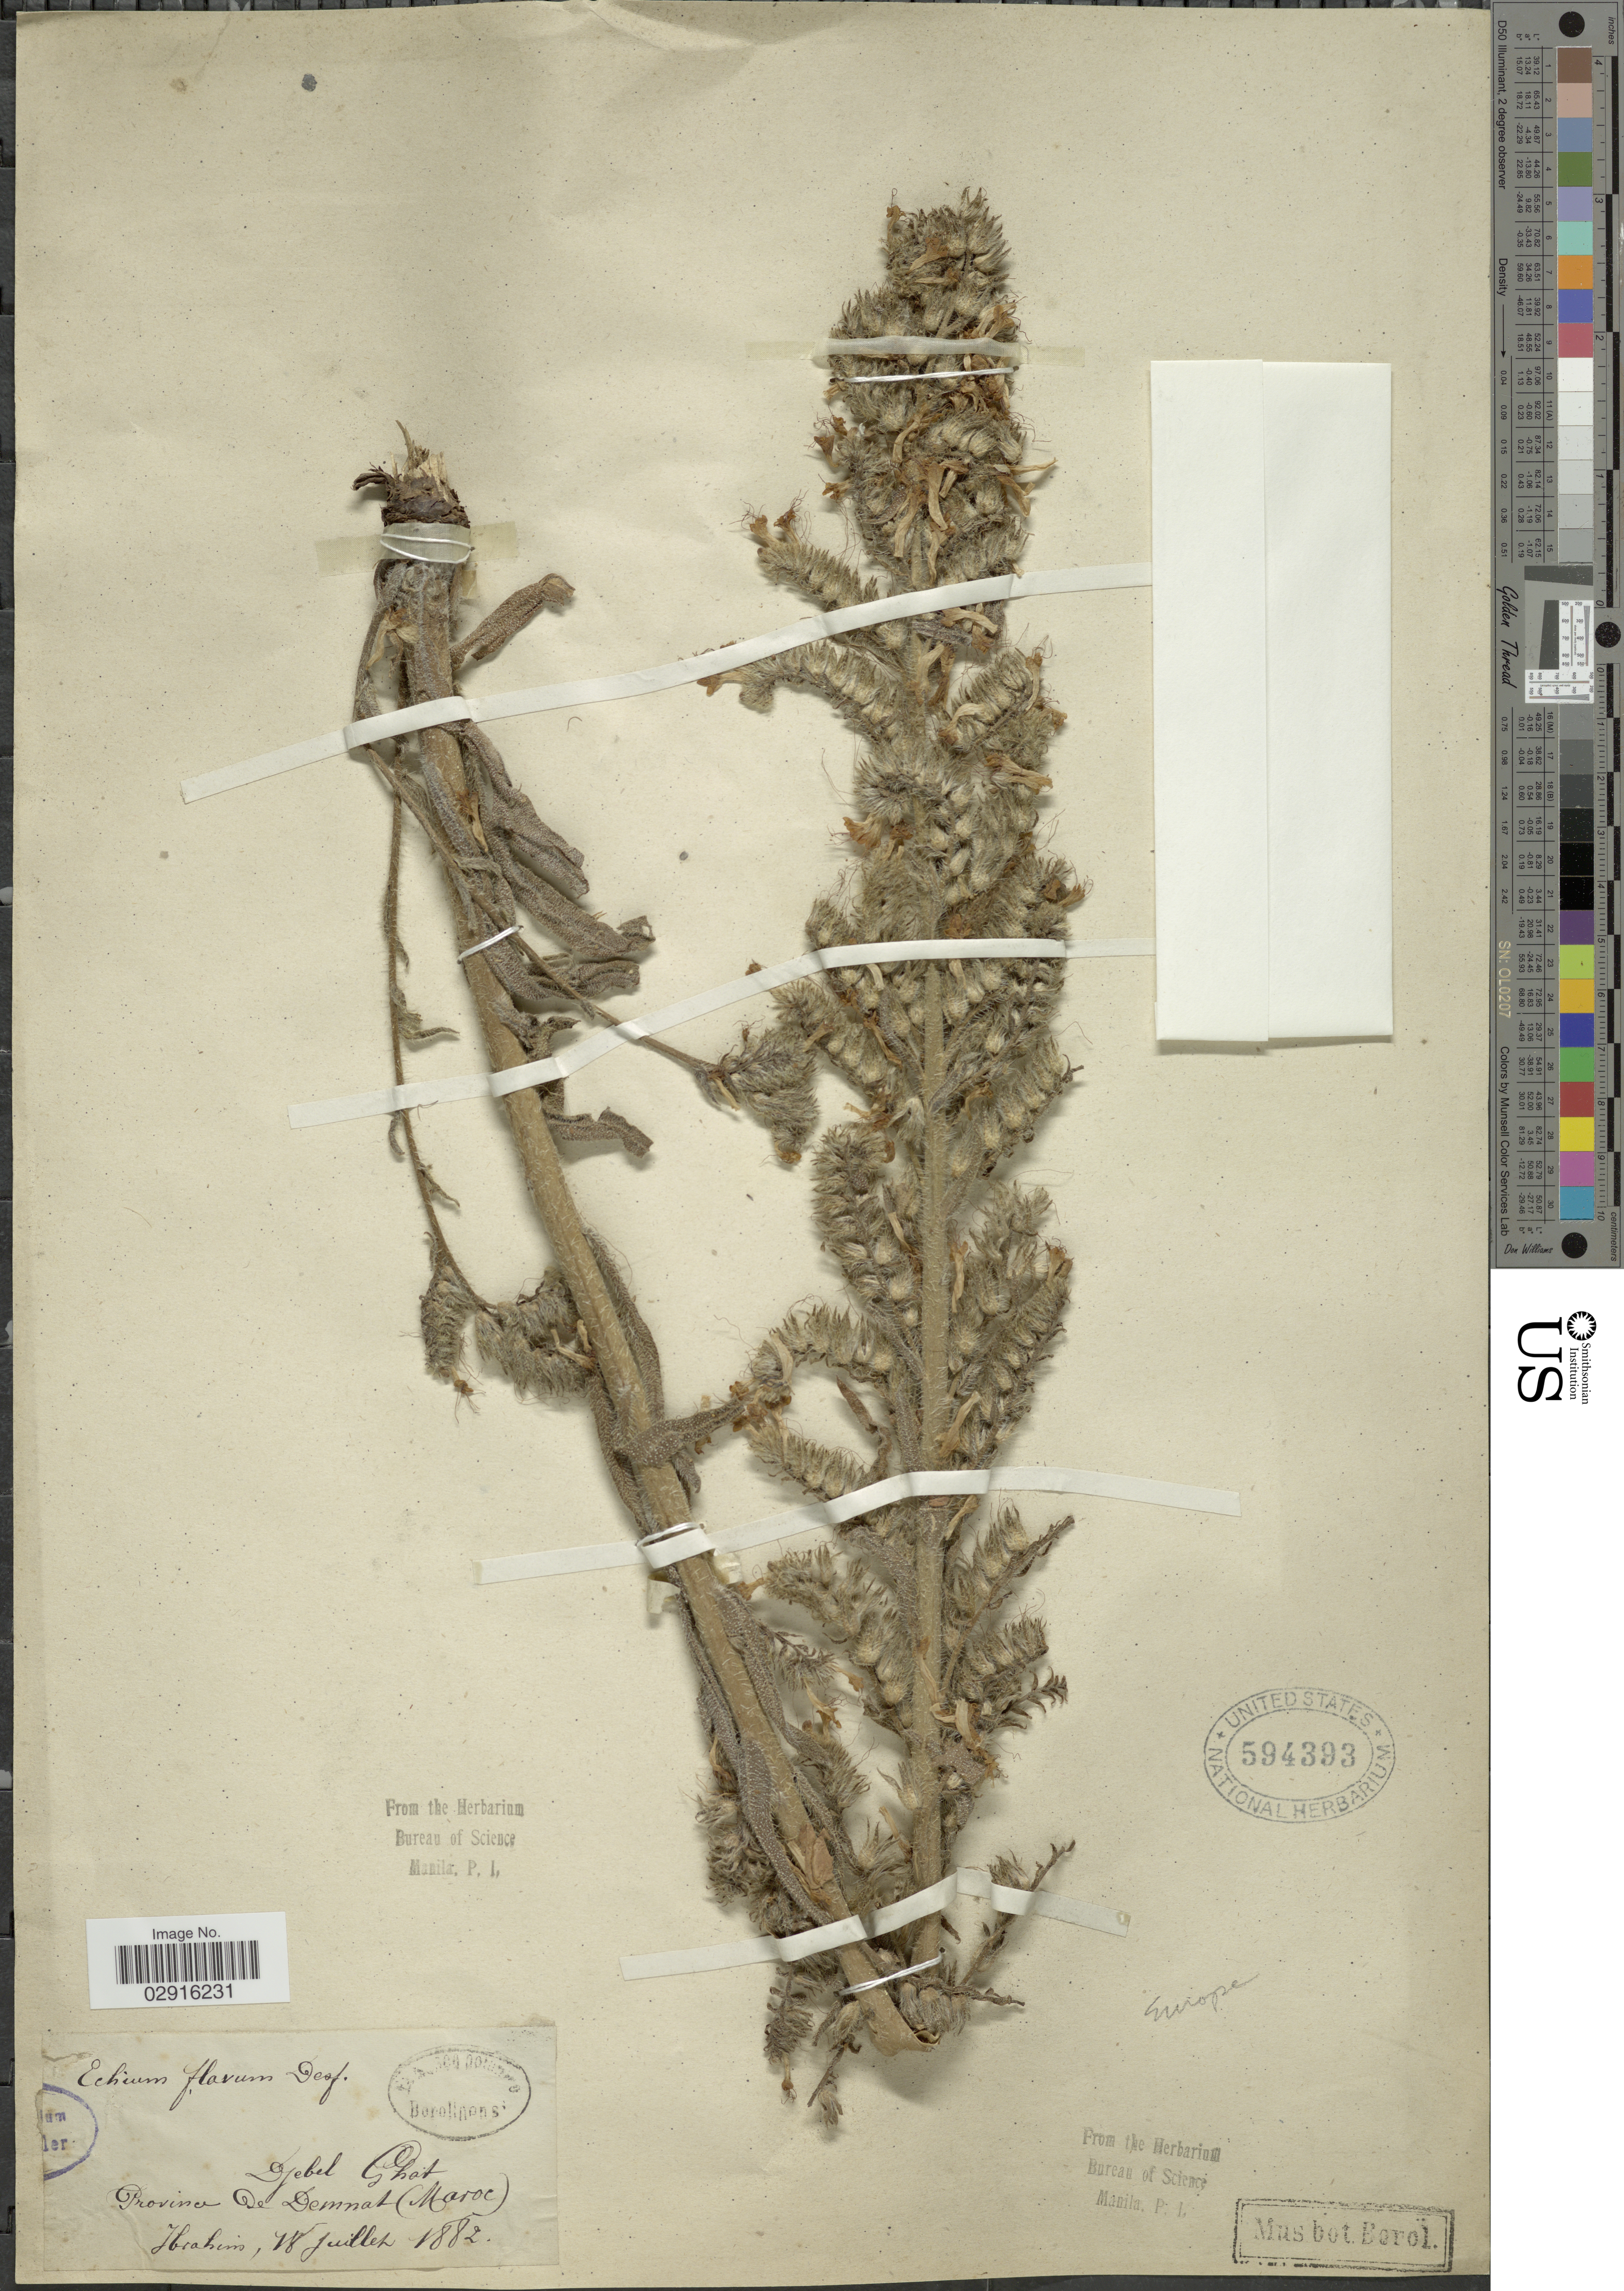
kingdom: Plantae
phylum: Tracheophyta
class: Magnoliopsida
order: Boraginales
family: Boraginaceae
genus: Echium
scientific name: Echium flavum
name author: Desf.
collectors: -. Ibrahim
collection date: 1882-07-18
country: Morocco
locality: Djebel Ghat. Province De Demnat (Maroc).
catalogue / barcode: US 594393